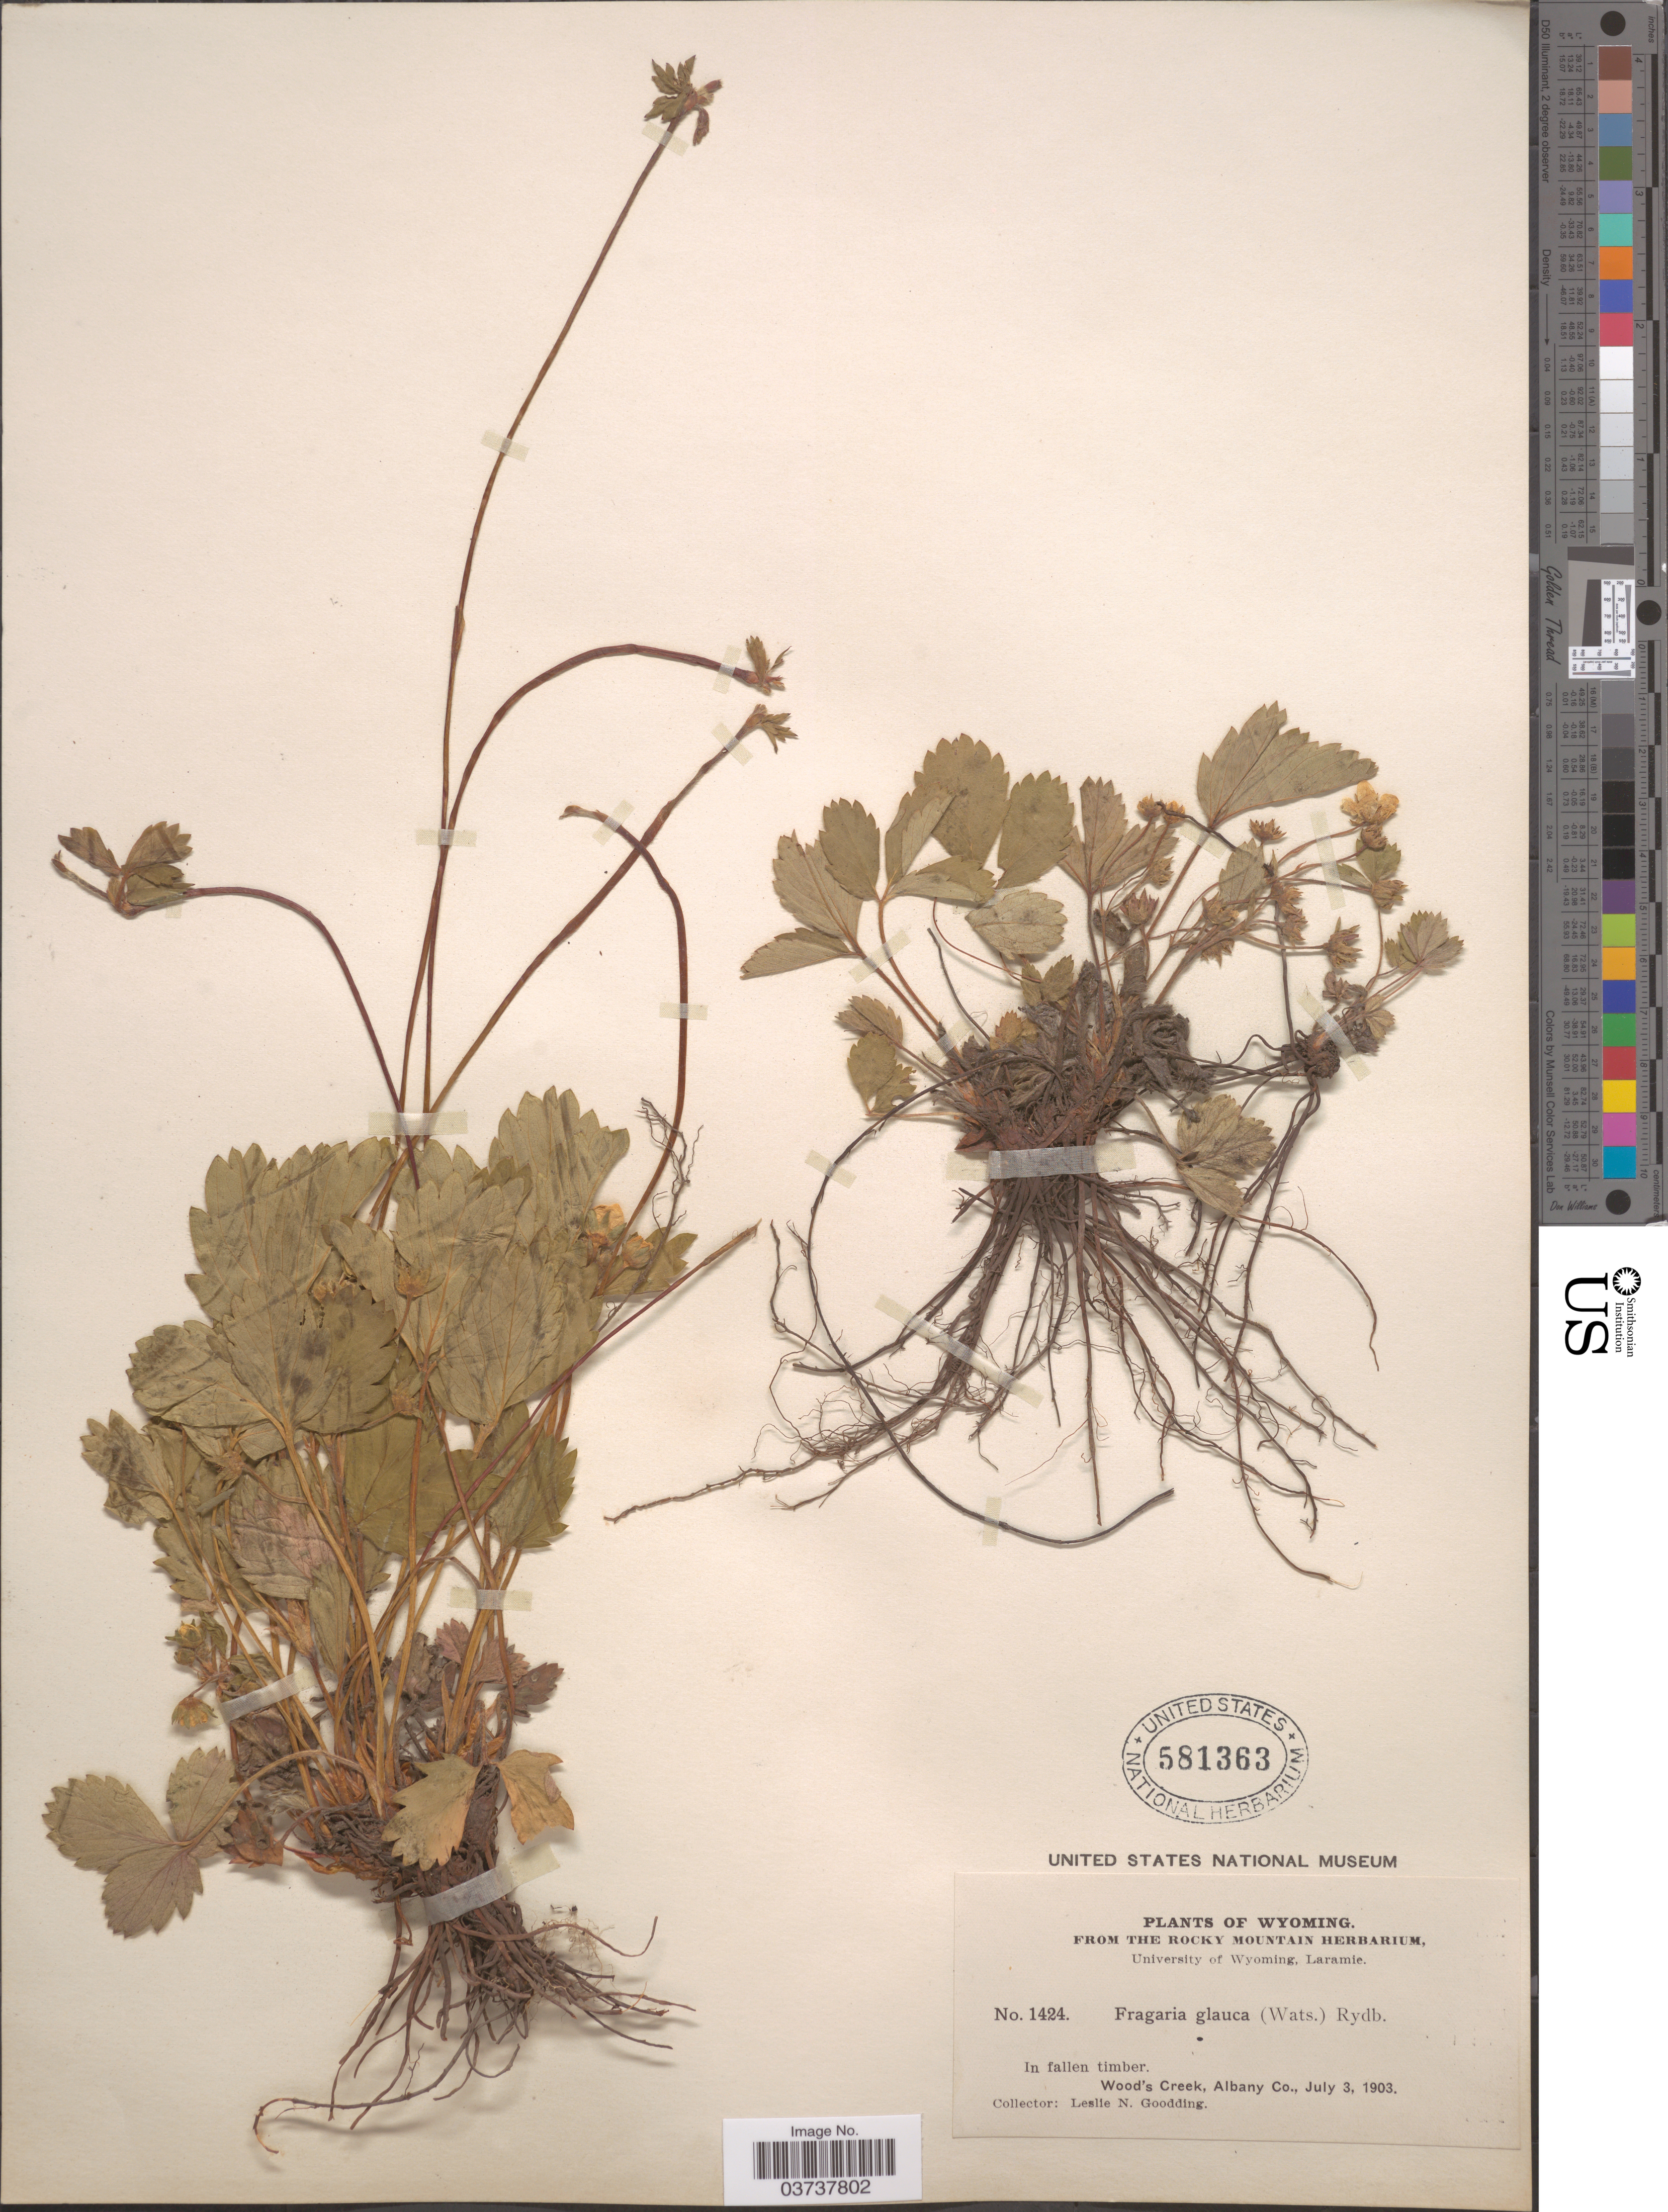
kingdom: Plantae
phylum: Tracheophyta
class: Magnoliopsida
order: Rosales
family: Rosaceae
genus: Fragaria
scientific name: Fragaria virginiana subsp. glauca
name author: (S. Watson) Staudt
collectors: L. N. Goodding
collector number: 1424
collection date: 1903-07-03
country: United States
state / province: Wyoming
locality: Wood's Creek, Albany Co.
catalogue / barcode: US 581363